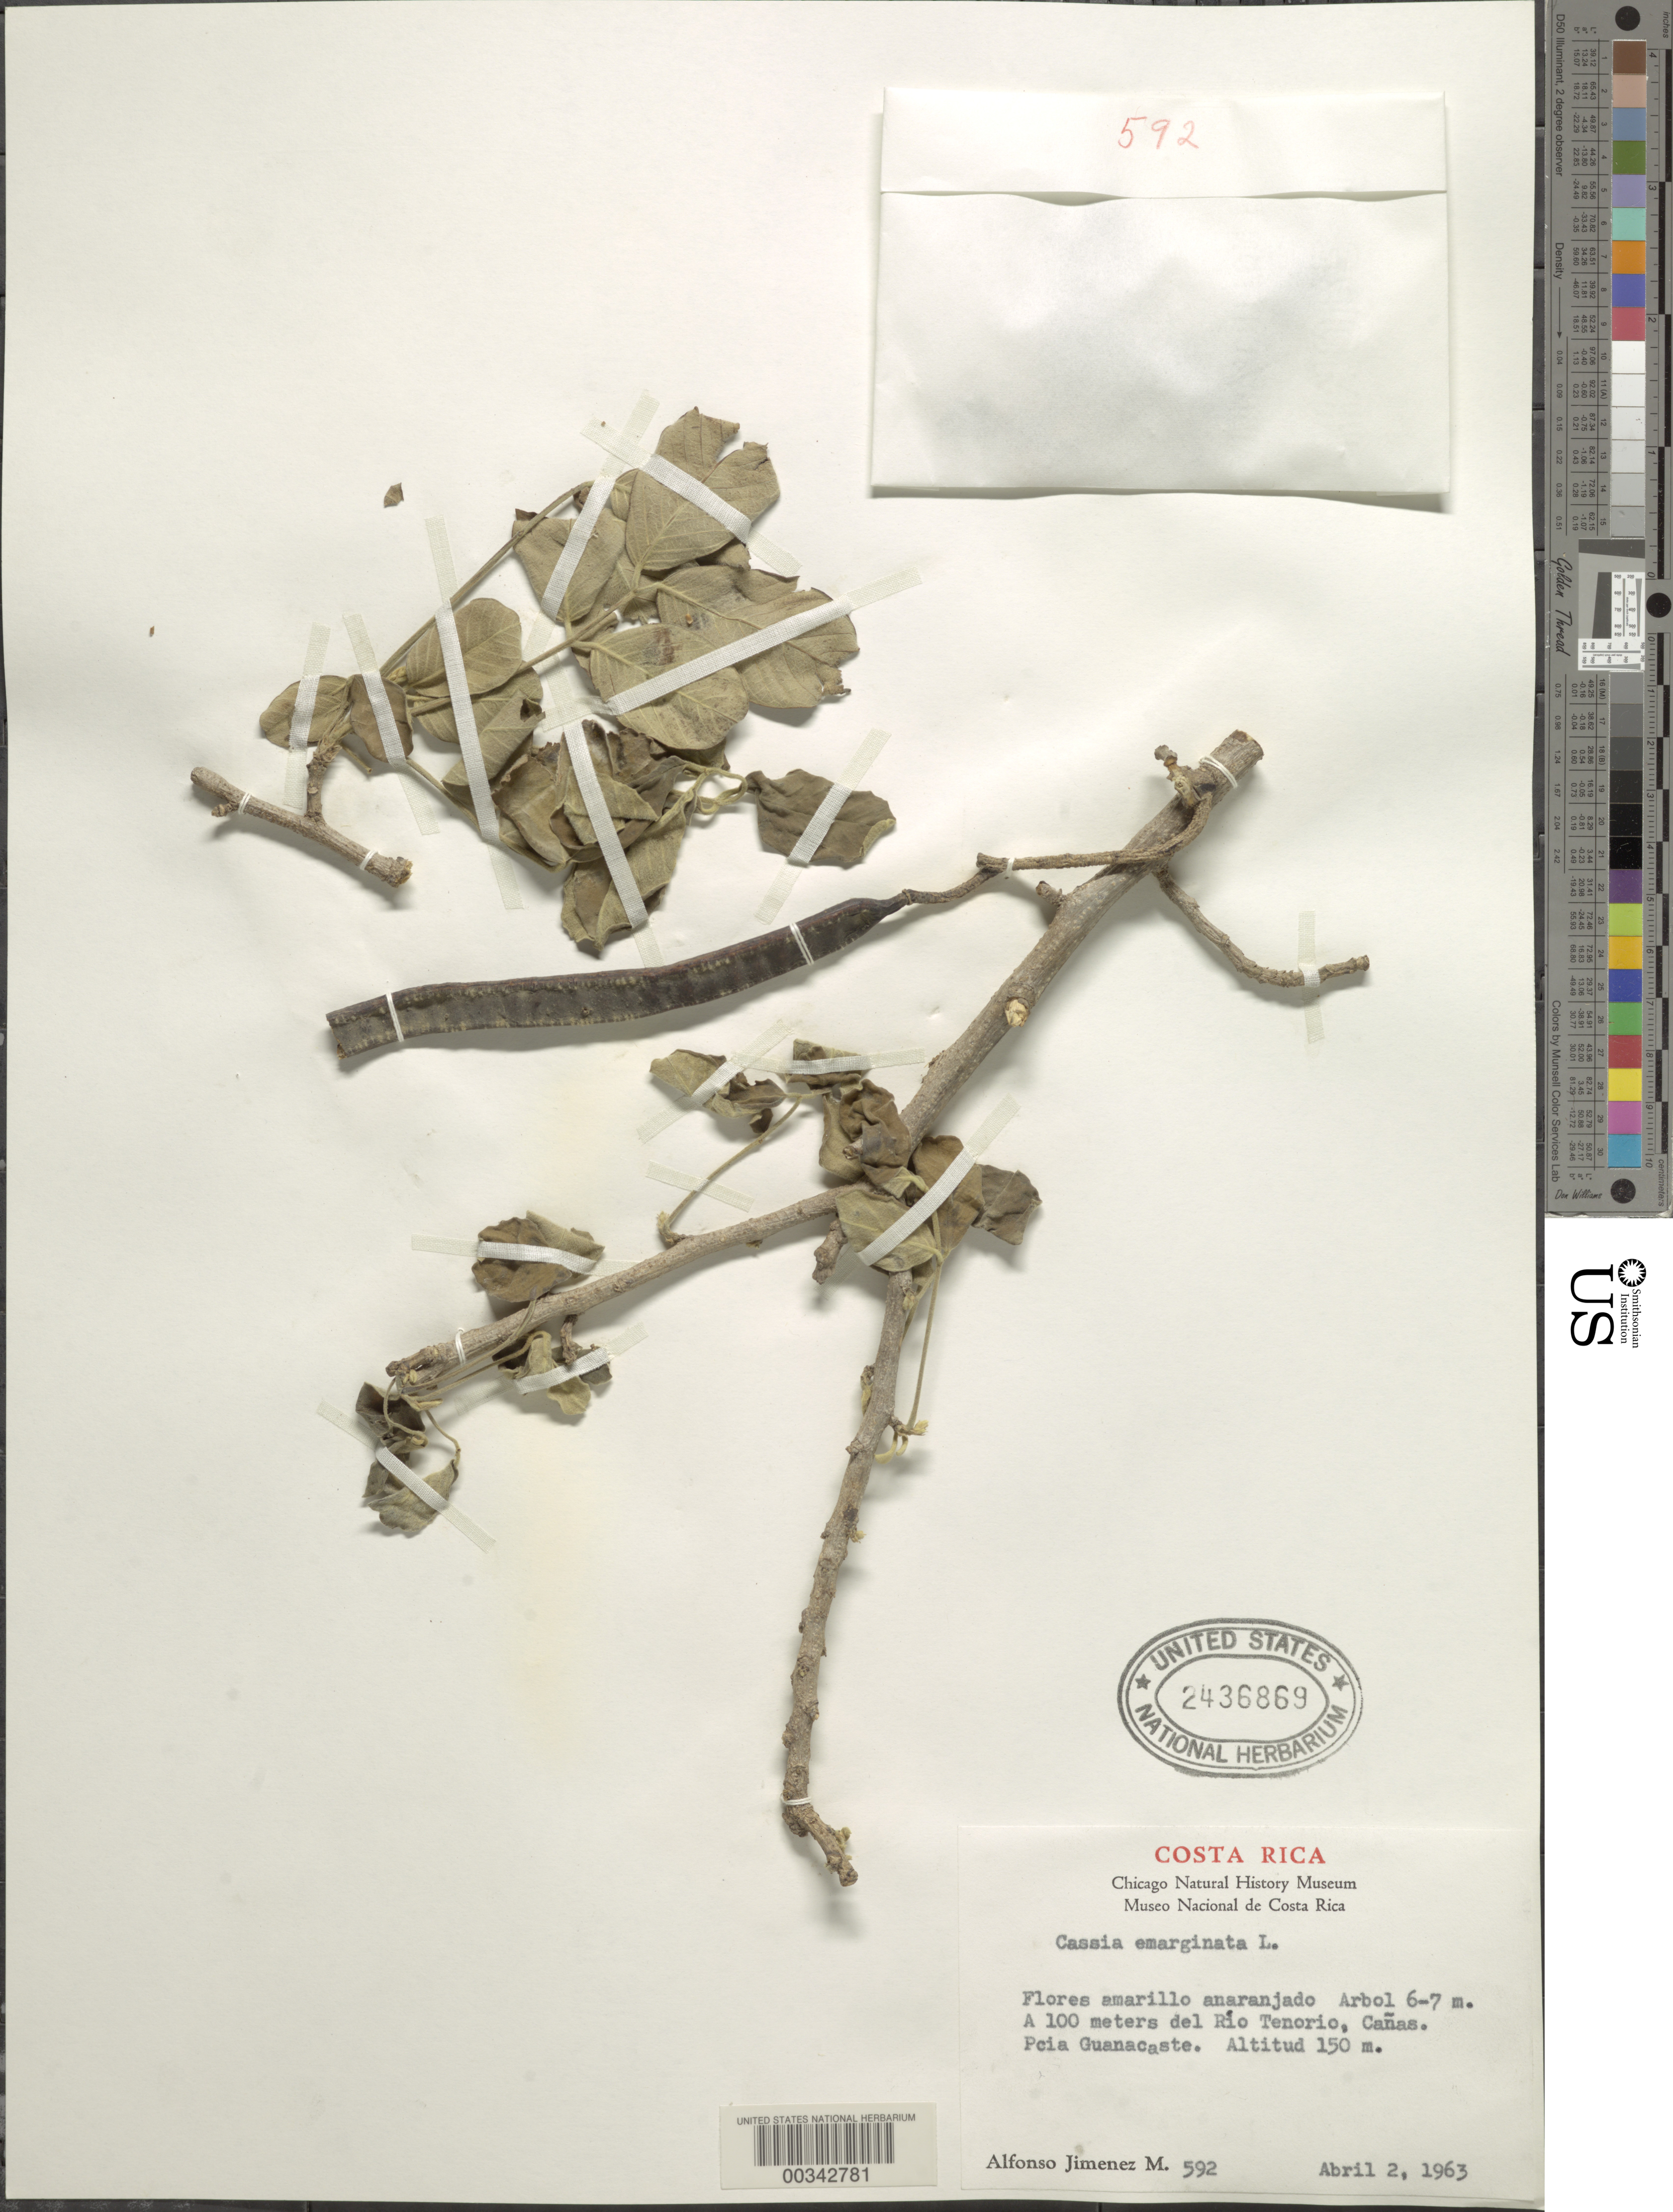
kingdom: Plantae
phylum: Tracheophyta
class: Magnoliopsida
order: Fabales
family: Fabaceae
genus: Senna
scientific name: Senna emarginata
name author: L.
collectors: A. Jiménez M.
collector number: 592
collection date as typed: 02 Apr 1963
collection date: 1963-04-02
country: Costa Rica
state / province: Guanacaste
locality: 100 m from Rio Tenorio, Canas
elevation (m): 150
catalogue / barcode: US 2436869